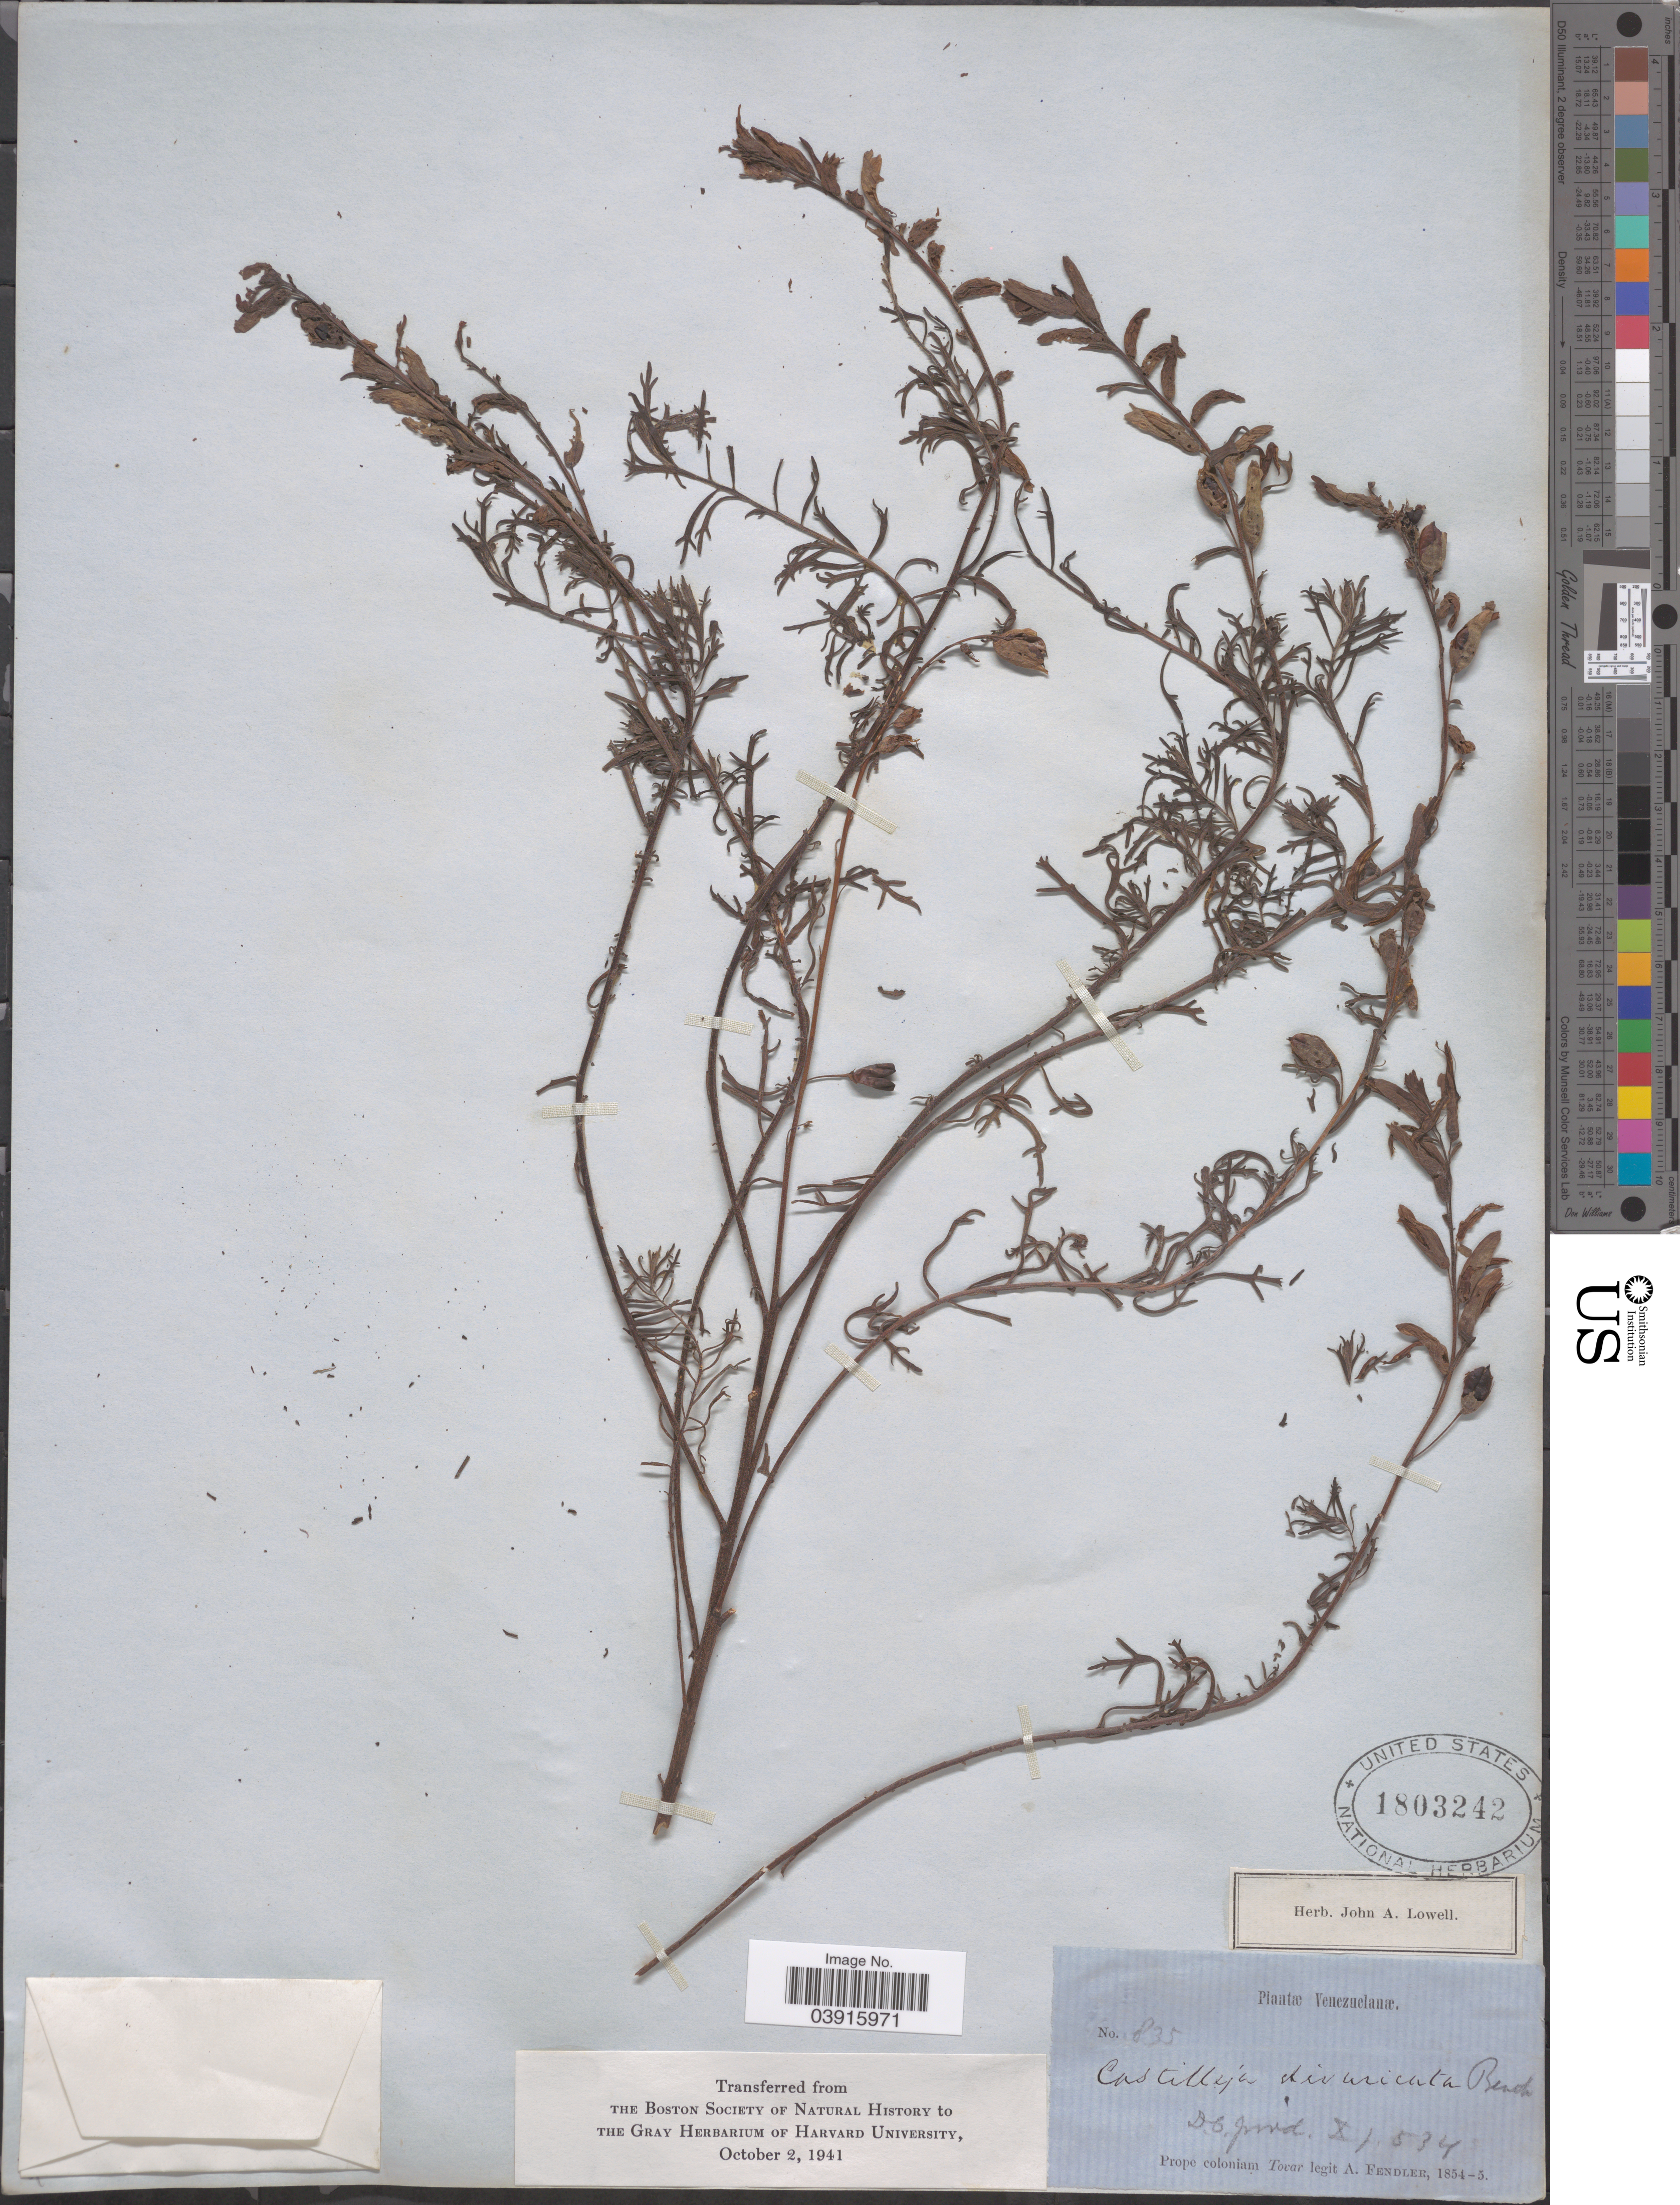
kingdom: Plantae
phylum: Tracheophyta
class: Magnoliopsida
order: Lamiales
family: Orobanchaceae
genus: Castilleja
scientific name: Castilleja divaricata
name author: Benth.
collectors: A. Fendler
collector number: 835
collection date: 1854/1855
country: Venezuela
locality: Prope coloniam Tovar.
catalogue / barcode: US 1803242